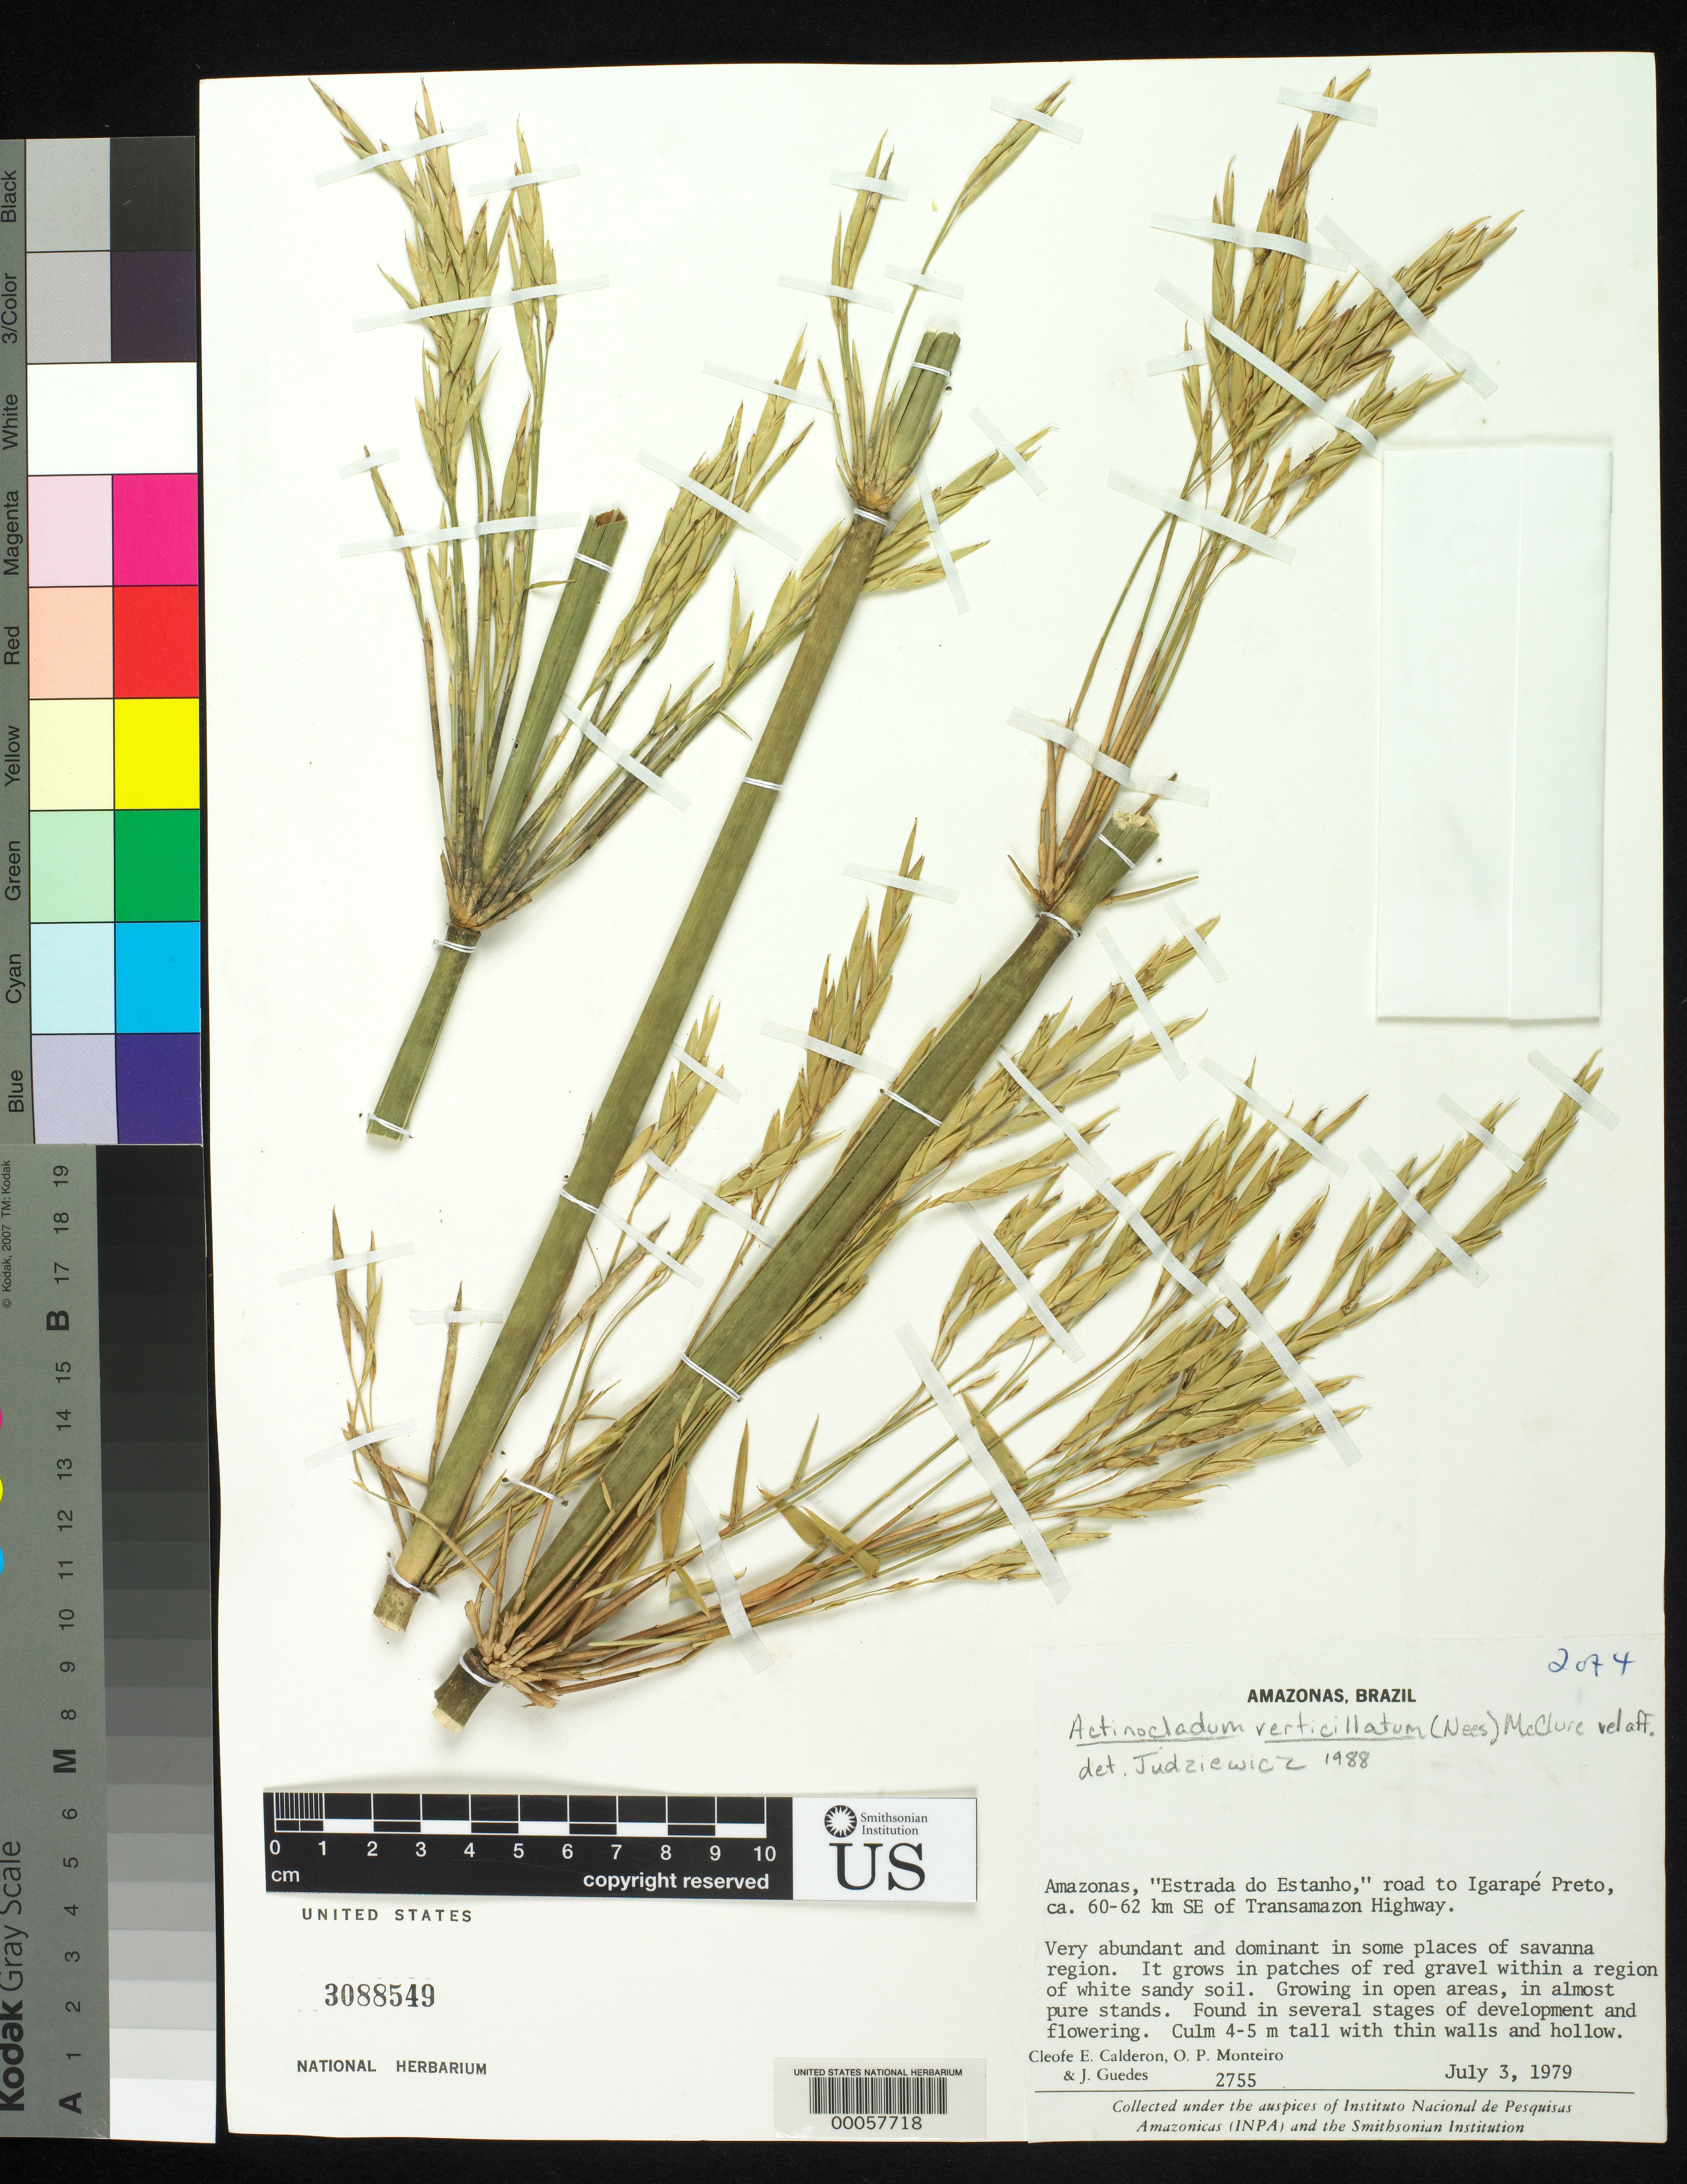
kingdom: Plantae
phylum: Tracheophyta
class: Liliopsida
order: Poales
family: Poaceae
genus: Actinocladum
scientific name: Actinocladum verticillatum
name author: (Nees) McClure ex Soderstr.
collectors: C. E. Calderón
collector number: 2755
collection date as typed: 03 Jul 1979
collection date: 1979-07-03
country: Brazil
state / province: Amazonas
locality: "estrada do estanho," road to igarape preto, 60-62 km se of transamazon hwy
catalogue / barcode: US 3088549